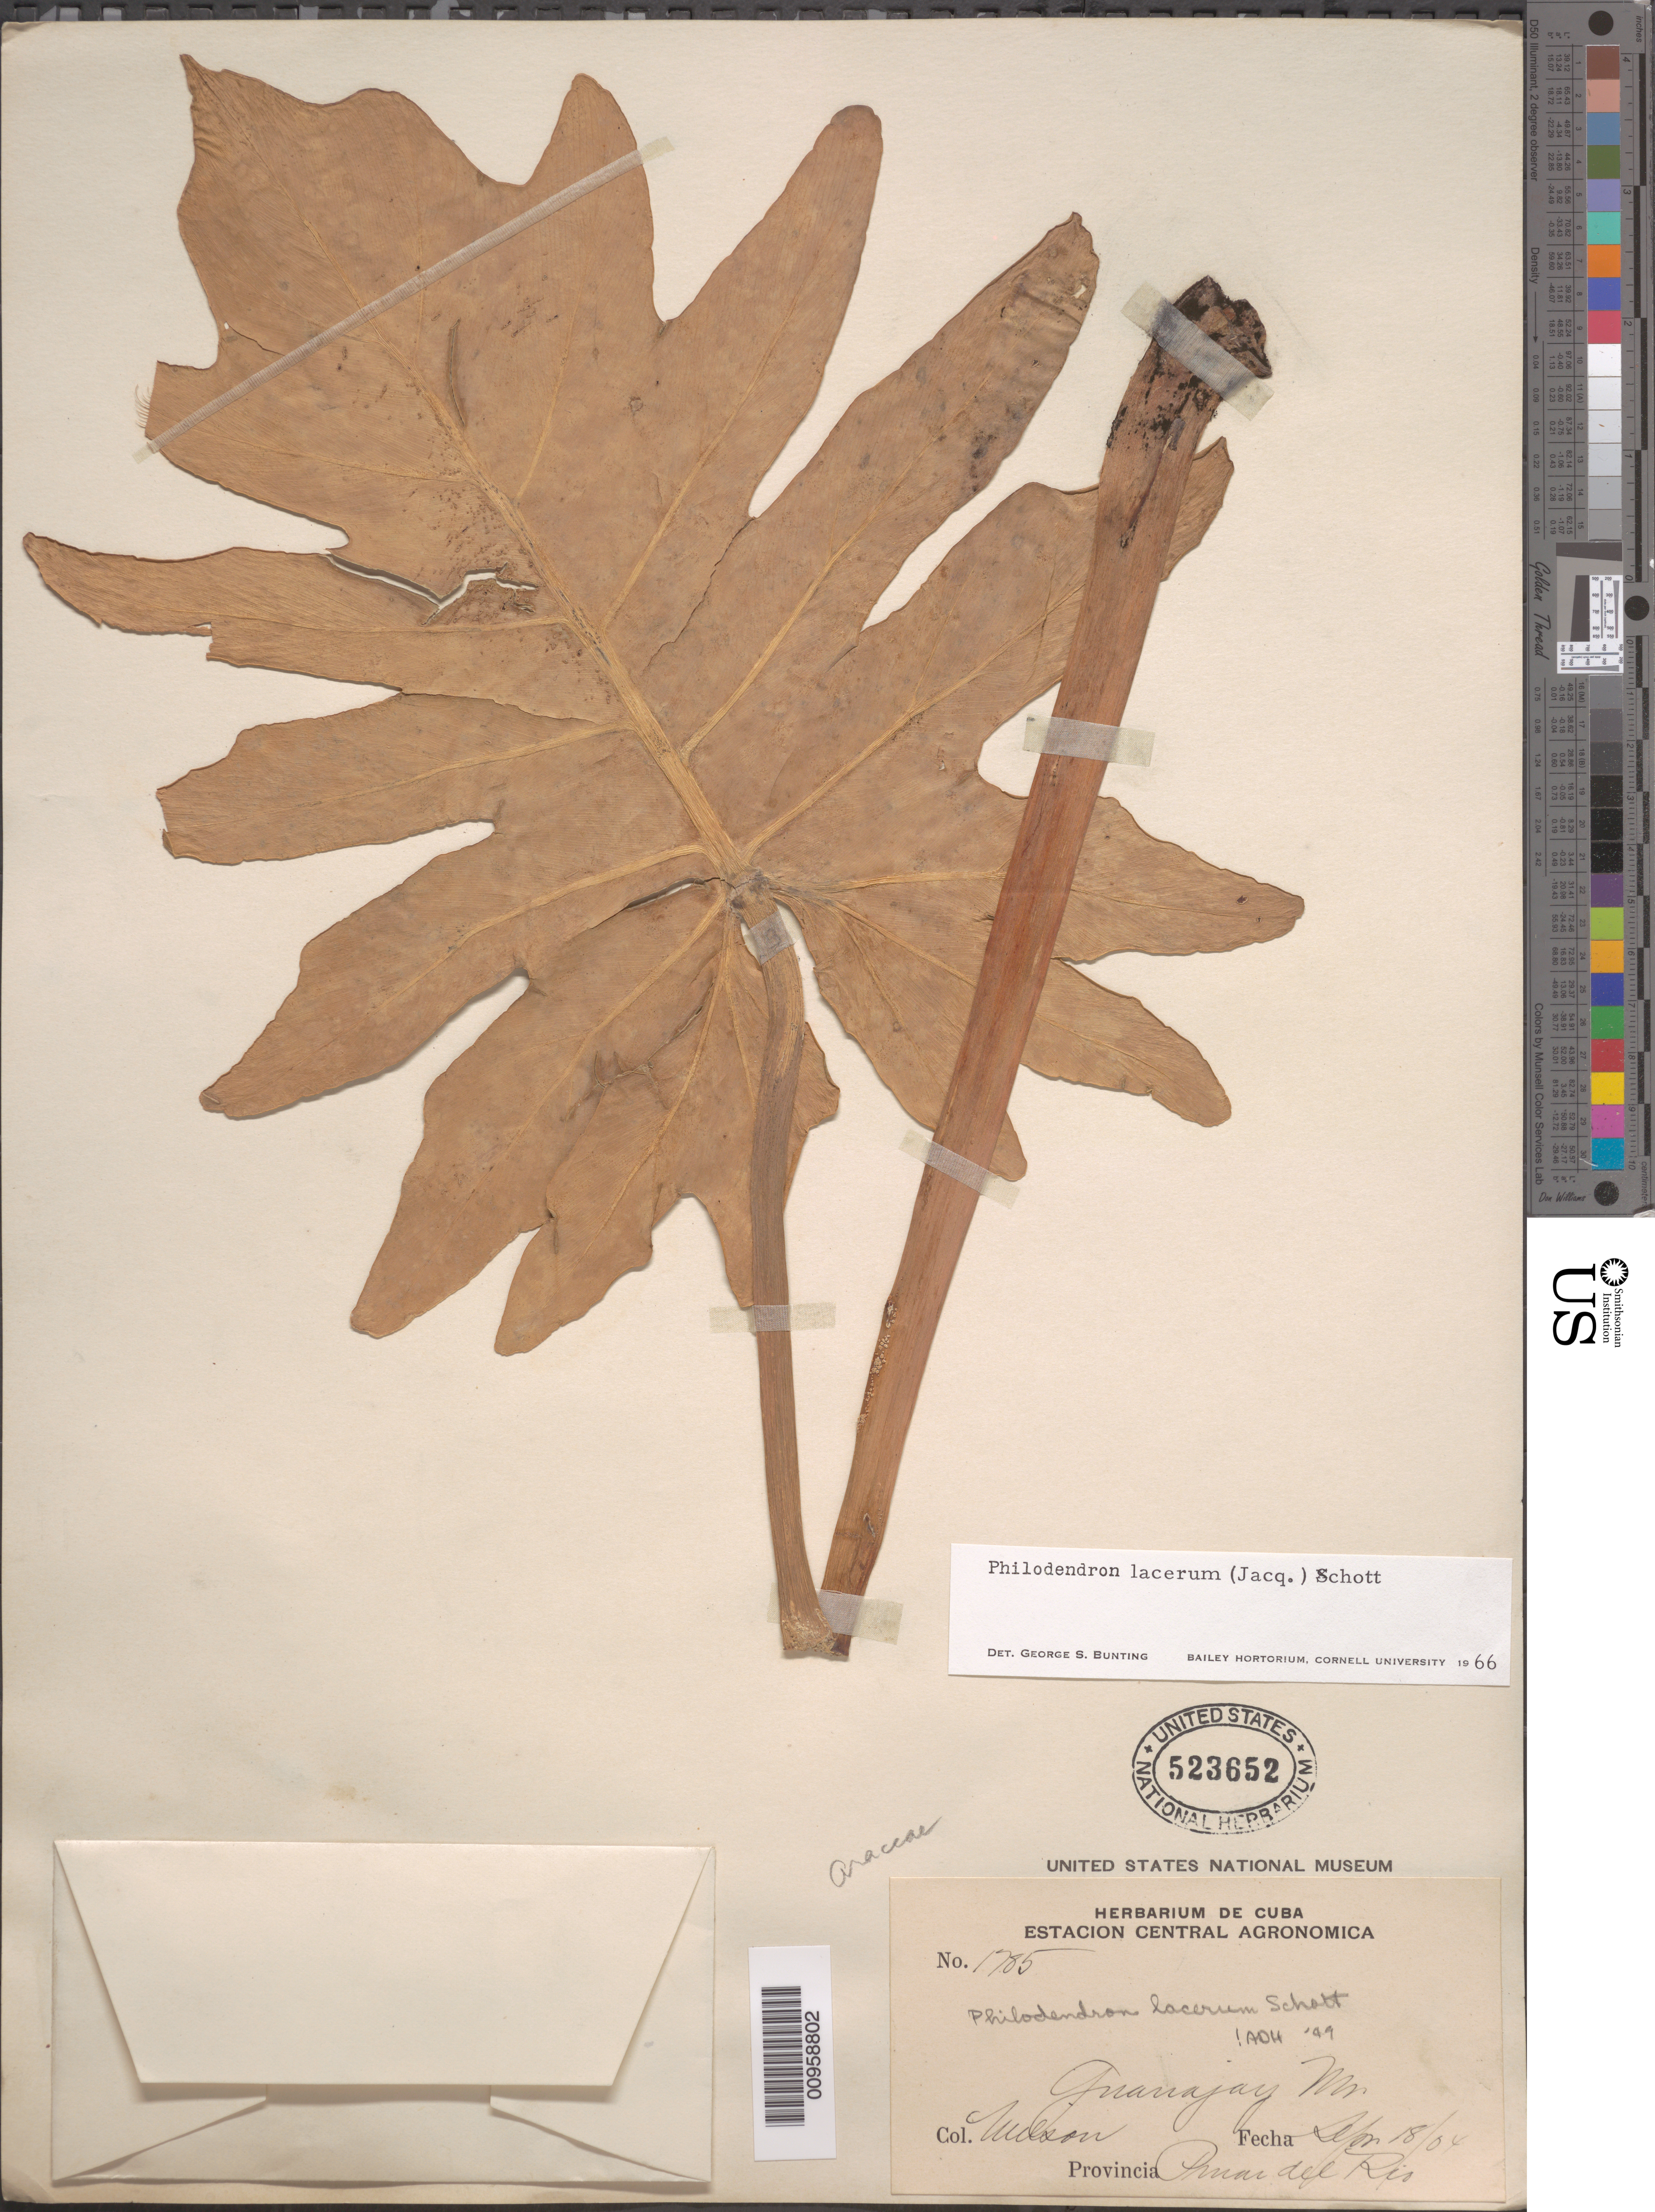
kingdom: Plantae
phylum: Tracheophyta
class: Liliopsida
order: Alismatales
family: Araceae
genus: Philodendron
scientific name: Philodendron lacerum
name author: (Jacq.) Schott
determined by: Bunting, G. S.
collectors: -- Wilson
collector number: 1785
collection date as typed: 18 Sep 1904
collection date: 1904-09-18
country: Cuba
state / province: Pinar del Rio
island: Cuba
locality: Guanajay Mt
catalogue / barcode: US 523652